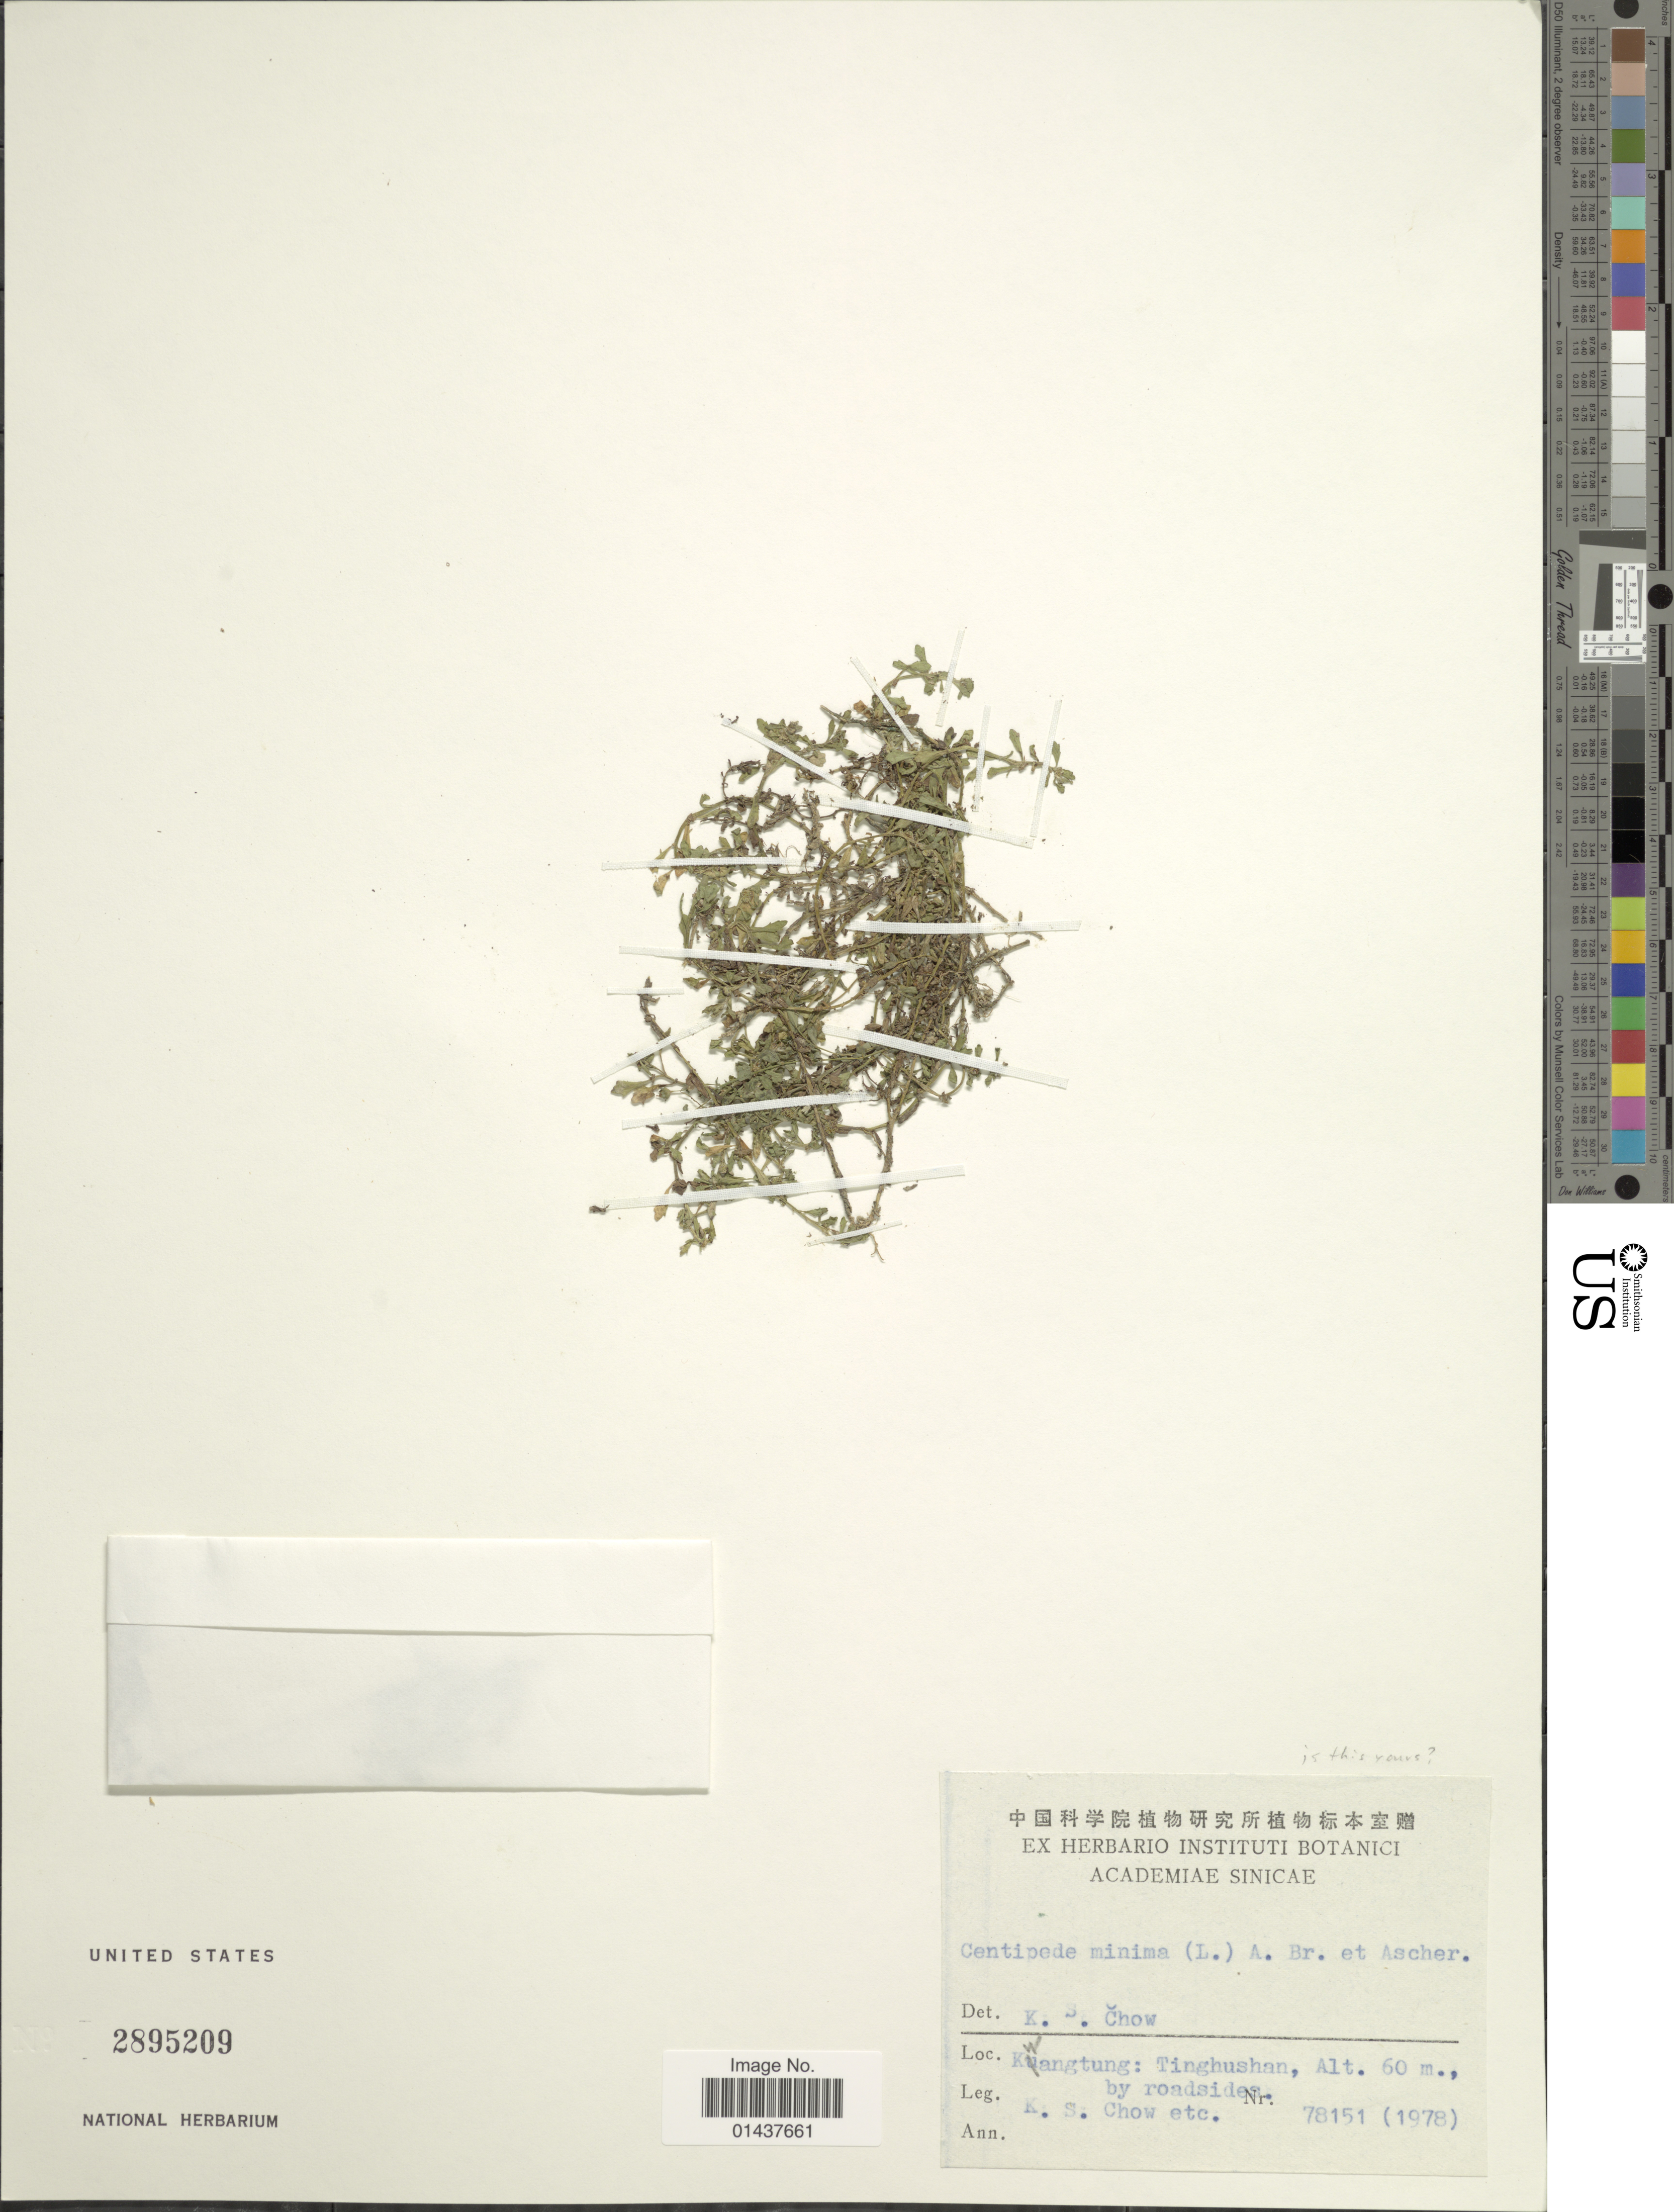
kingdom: Plantae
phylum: Tracheophyta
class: Magnoliopsida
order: Asterales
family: Asteraceae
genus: Centipeda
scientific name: Centipeda minima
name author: (L.) A. Braun & Asch.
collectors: K. S. Chow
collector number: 78151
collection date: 1978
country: China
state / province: Guangdong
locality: Kwangtung: Tinghushan, by roadside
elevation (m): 60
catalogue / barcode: US 2895209